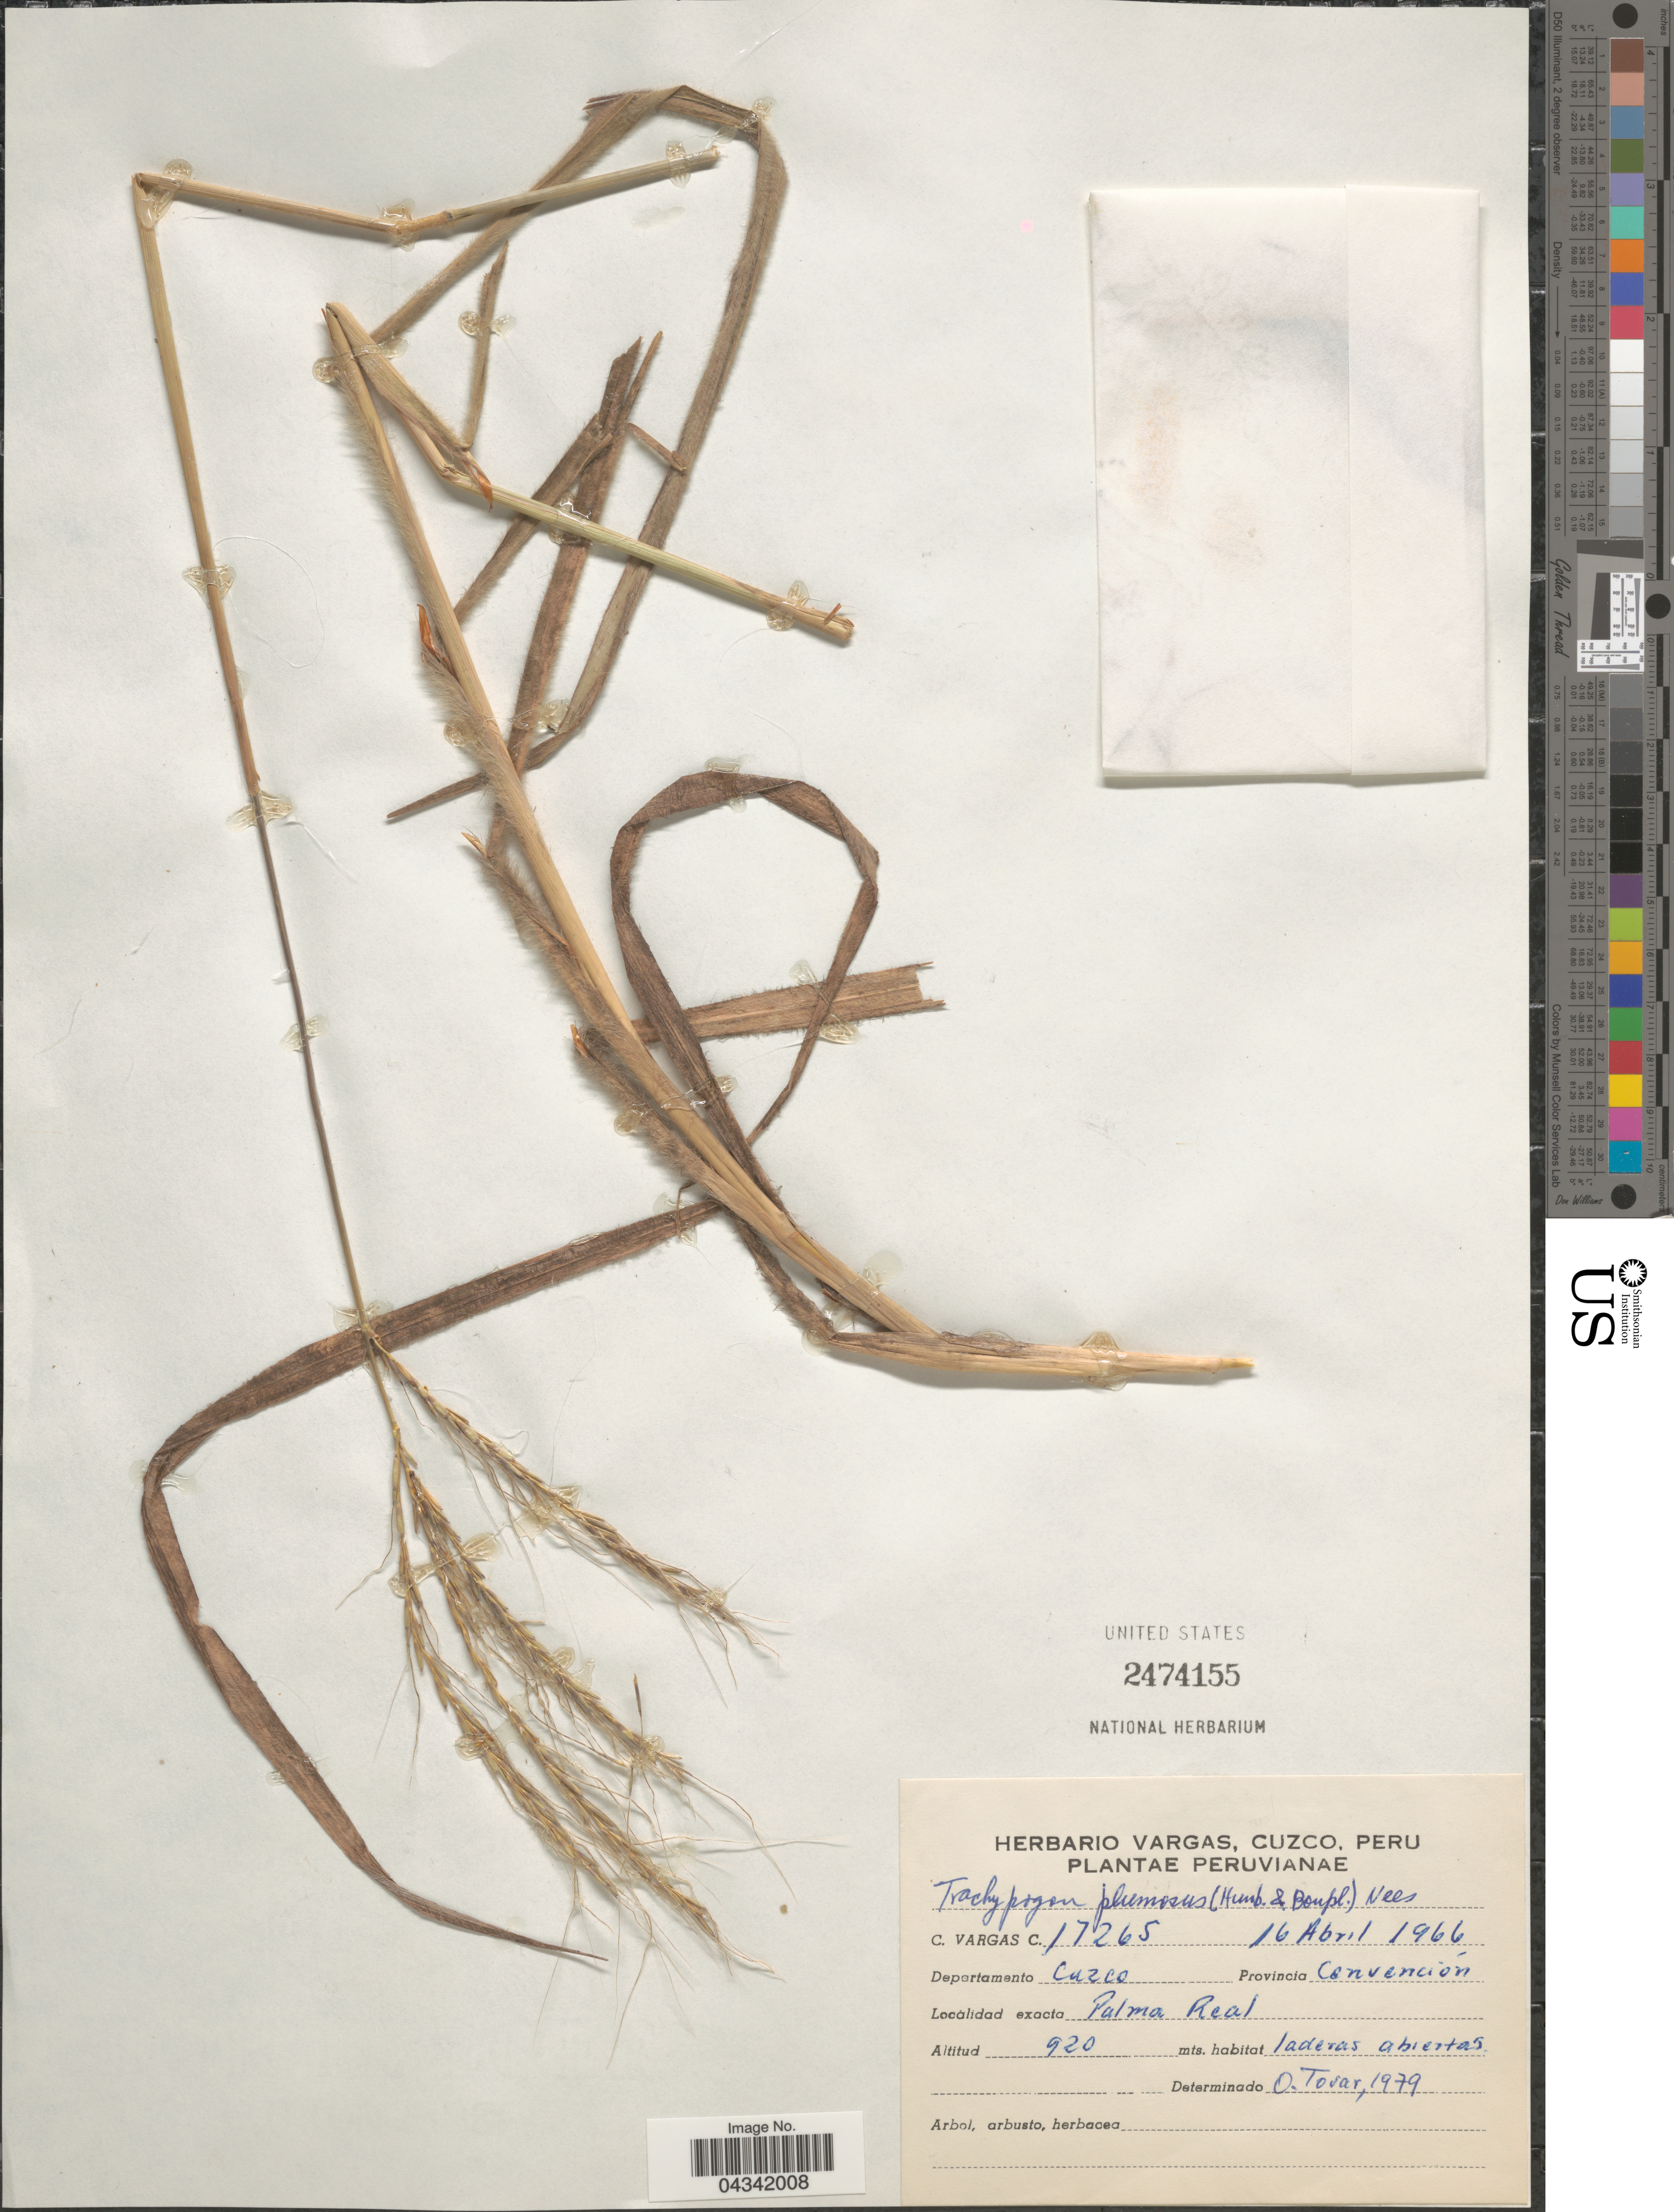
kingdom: Plantae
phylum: Tracheophyta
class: Liliopsida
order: Poales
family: Poaceae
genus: Trachypogon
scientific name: Trachypogon spicatus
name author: (L. f.) Kuntze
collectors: C. Vargas Calderón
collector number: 17265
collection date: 1966-04-16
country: Peru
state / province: Cusco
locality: Departamento Cuzco. Provincia Convención. Palma Real.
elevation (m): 920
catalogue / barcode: US 2474155